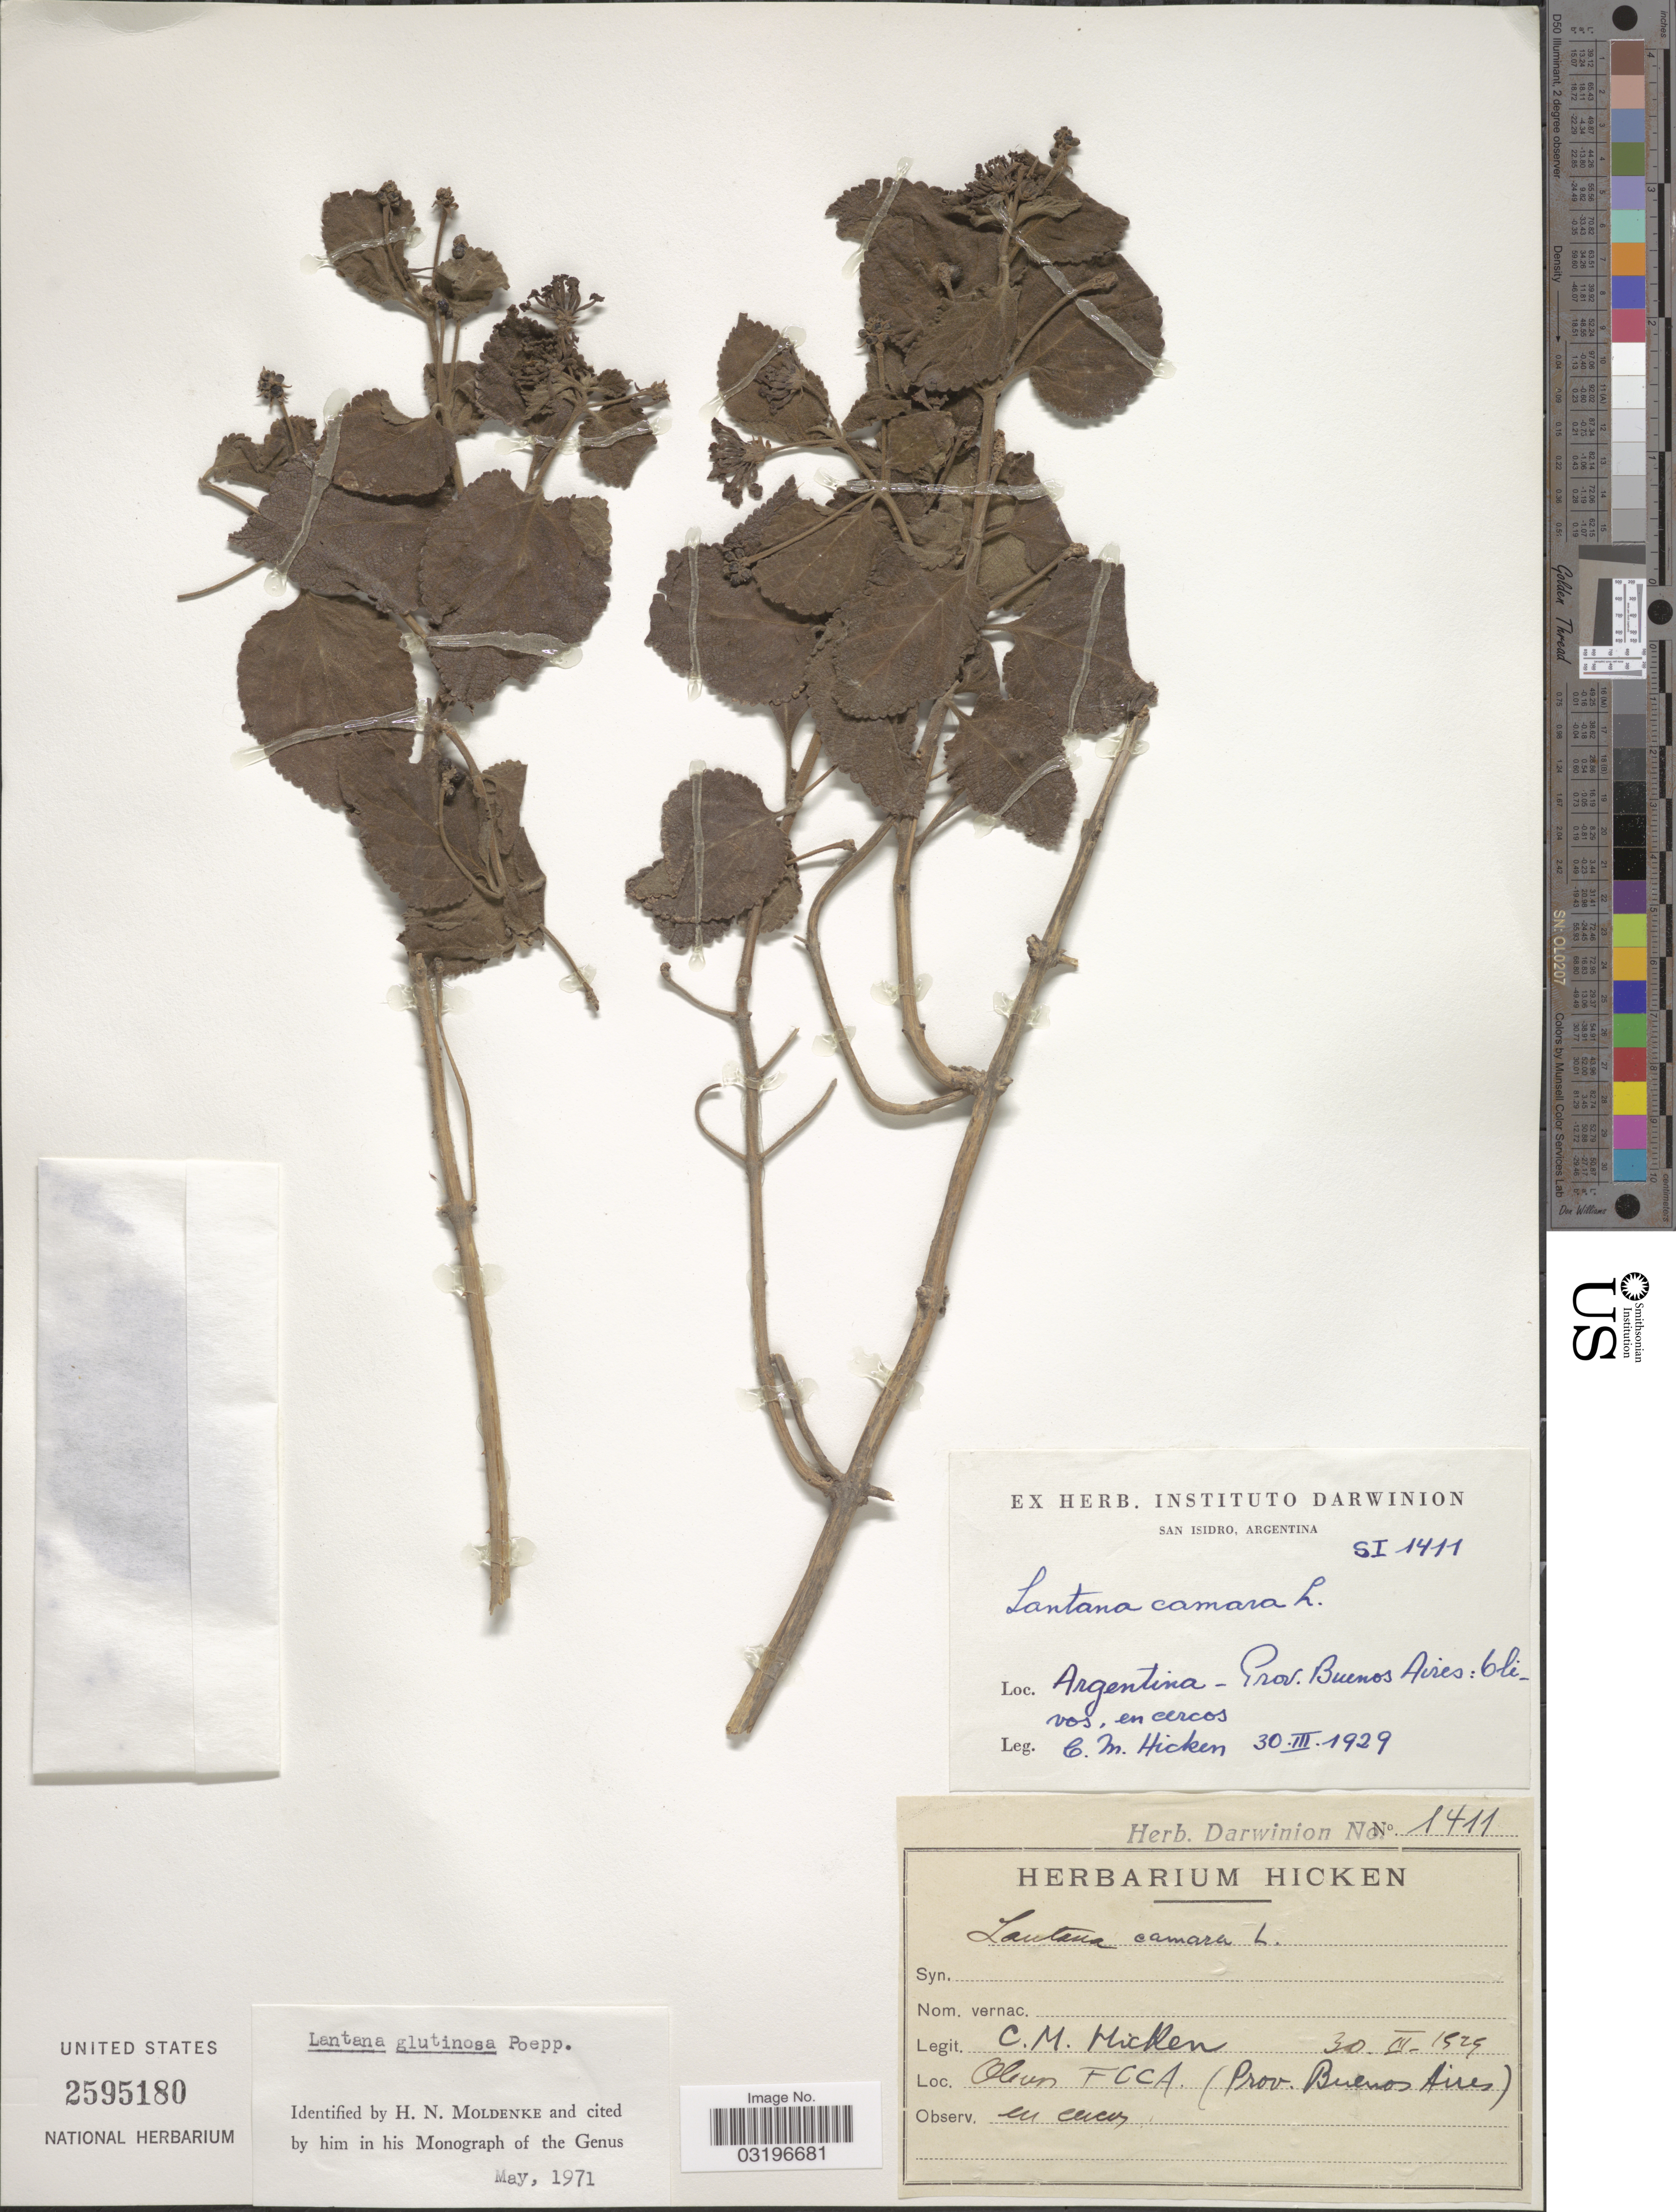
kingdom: Plantae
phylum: Tracheophyta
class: Magnoliopsida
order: Lamiales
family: Verbenaceae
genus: Lantana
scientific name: Lantana glutinosa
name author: Poepp.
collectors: C. M. Hicken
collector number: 1411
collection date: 1929-03-30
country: Argentina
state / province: Buenos Aires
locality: Olivos, en cercos. FCCA.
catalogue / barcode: US 2595180